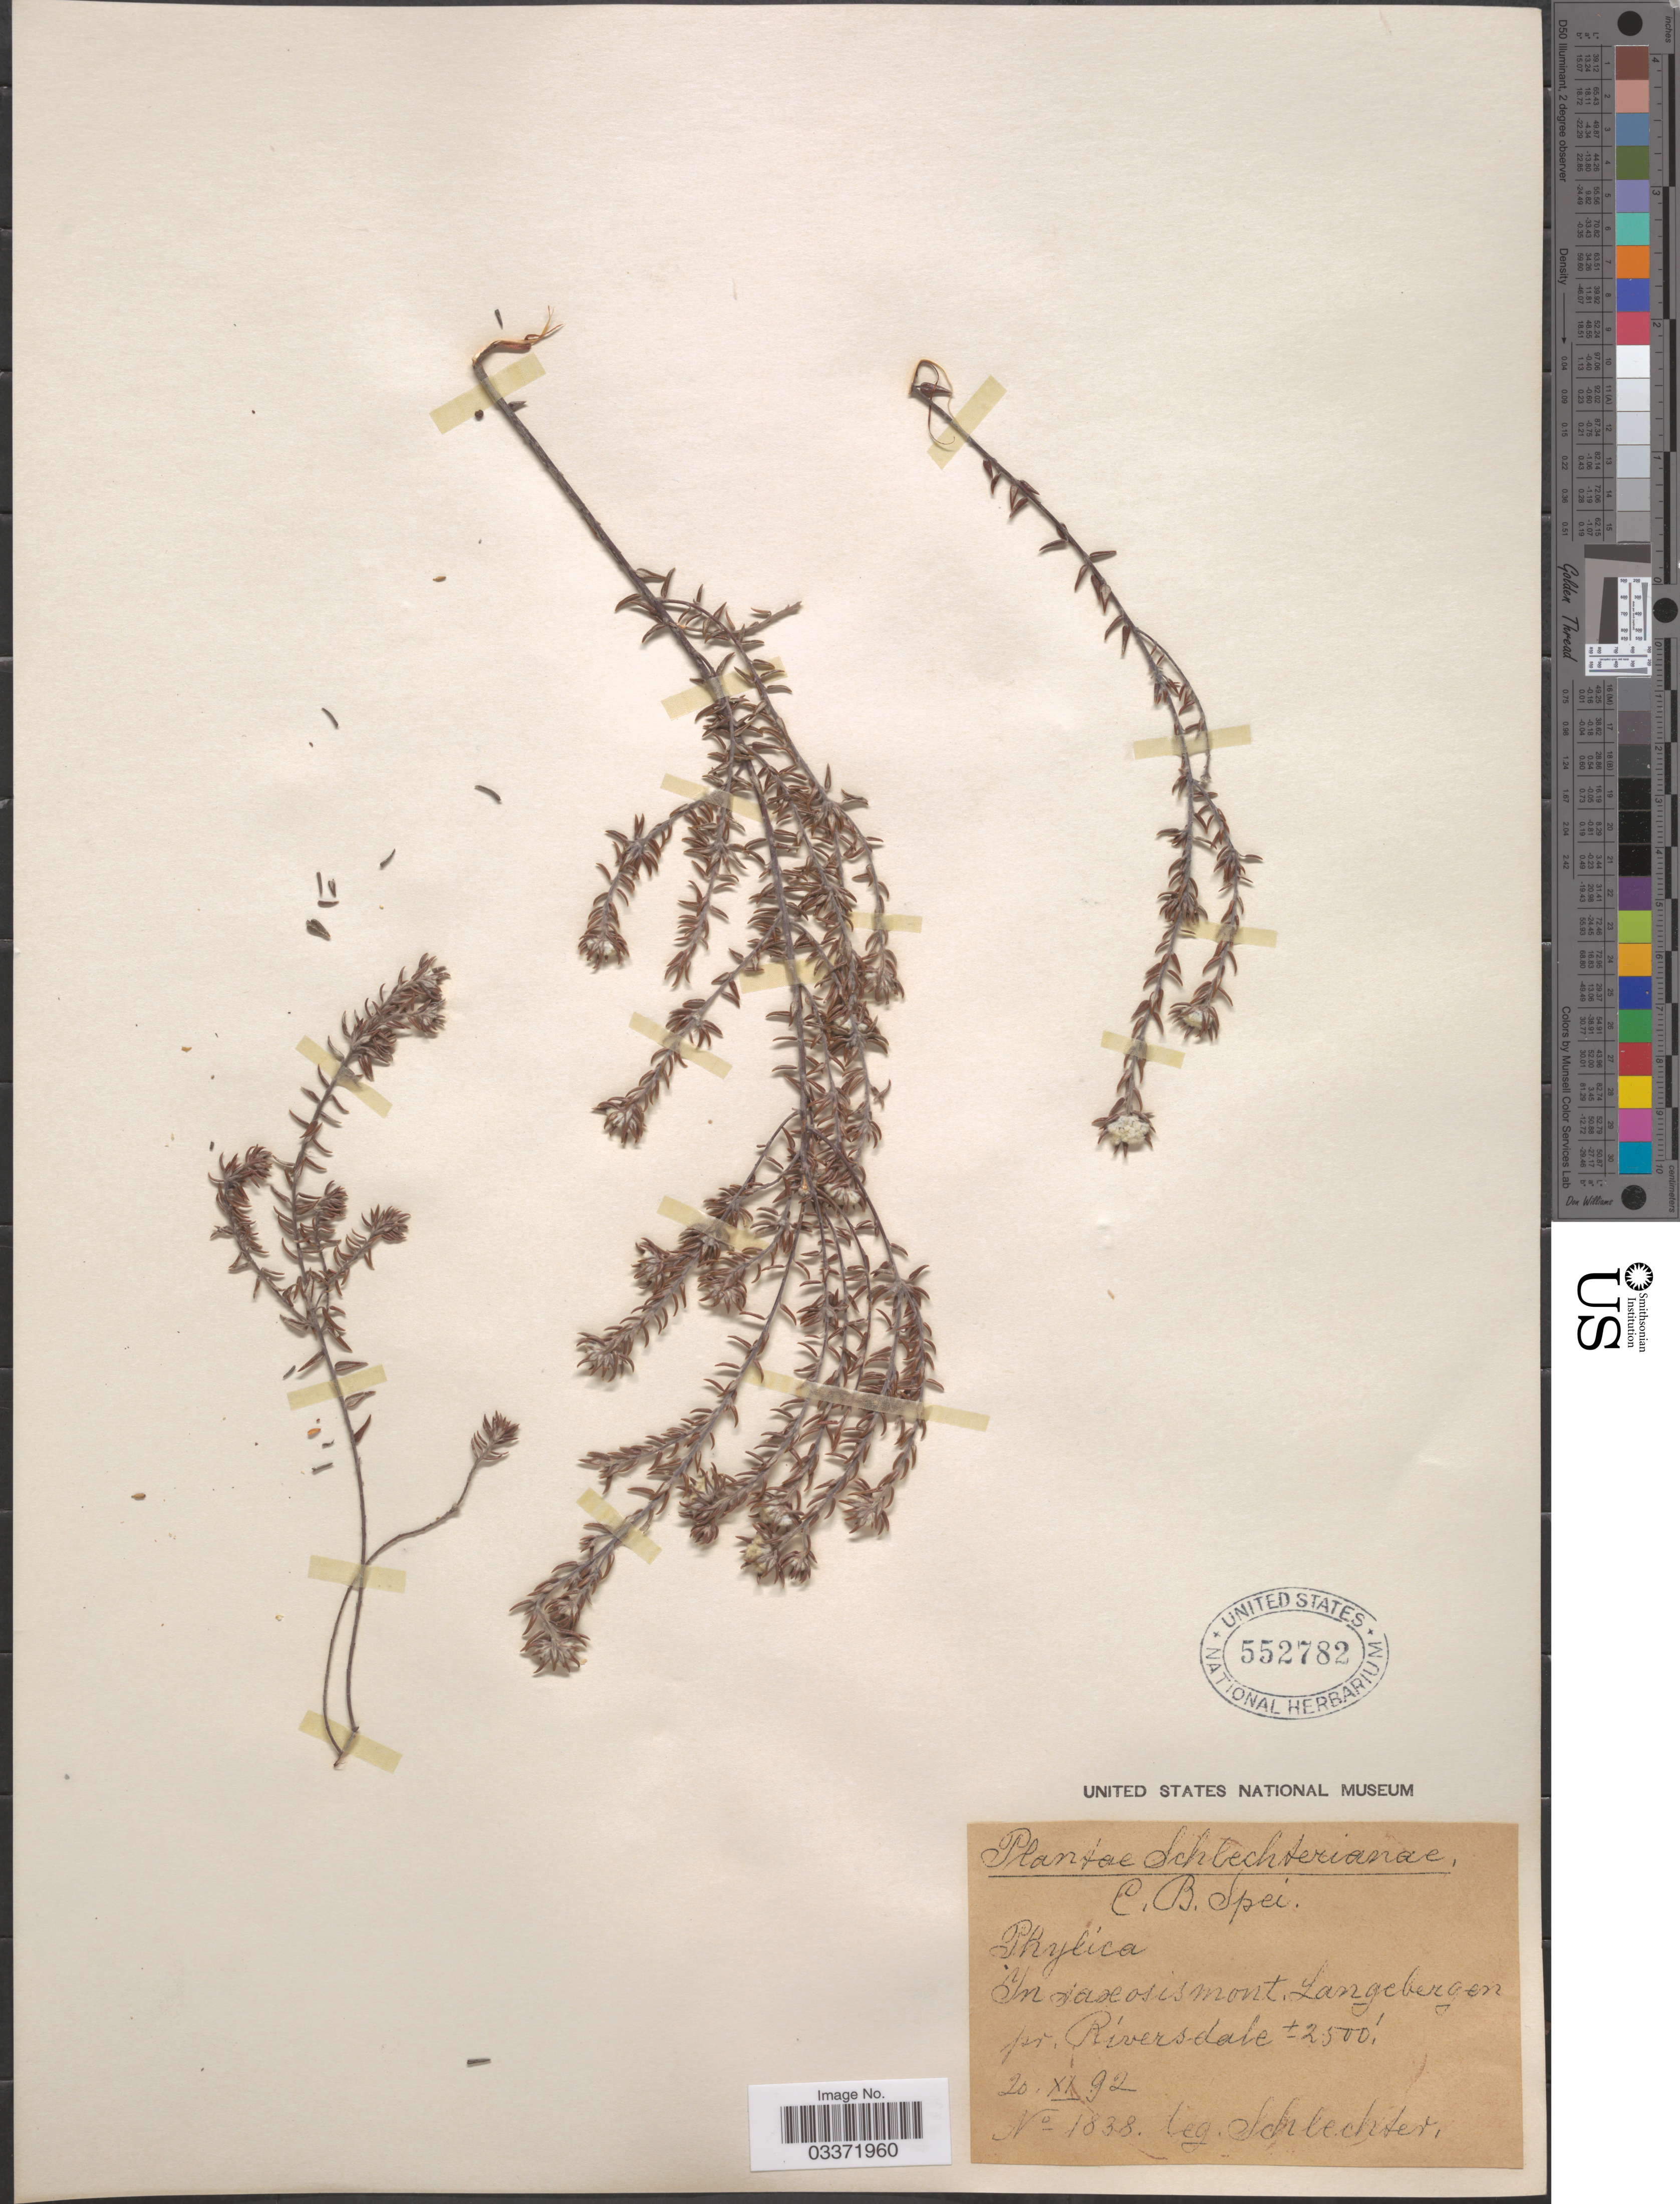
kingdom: Plantae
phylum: Tracheophyta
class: Magnoliopsida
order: Rosales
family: Rhamnaceae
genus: Phylica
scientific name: Phylica sp.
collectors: Schlechter, --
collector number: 1838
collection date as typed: Transcribed d/m/y: 20/11/92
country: South Africa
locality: C. B. Spei. In saxosis mont. Langebergen pr. Riversdale.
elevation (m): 762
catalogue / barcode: US 552782